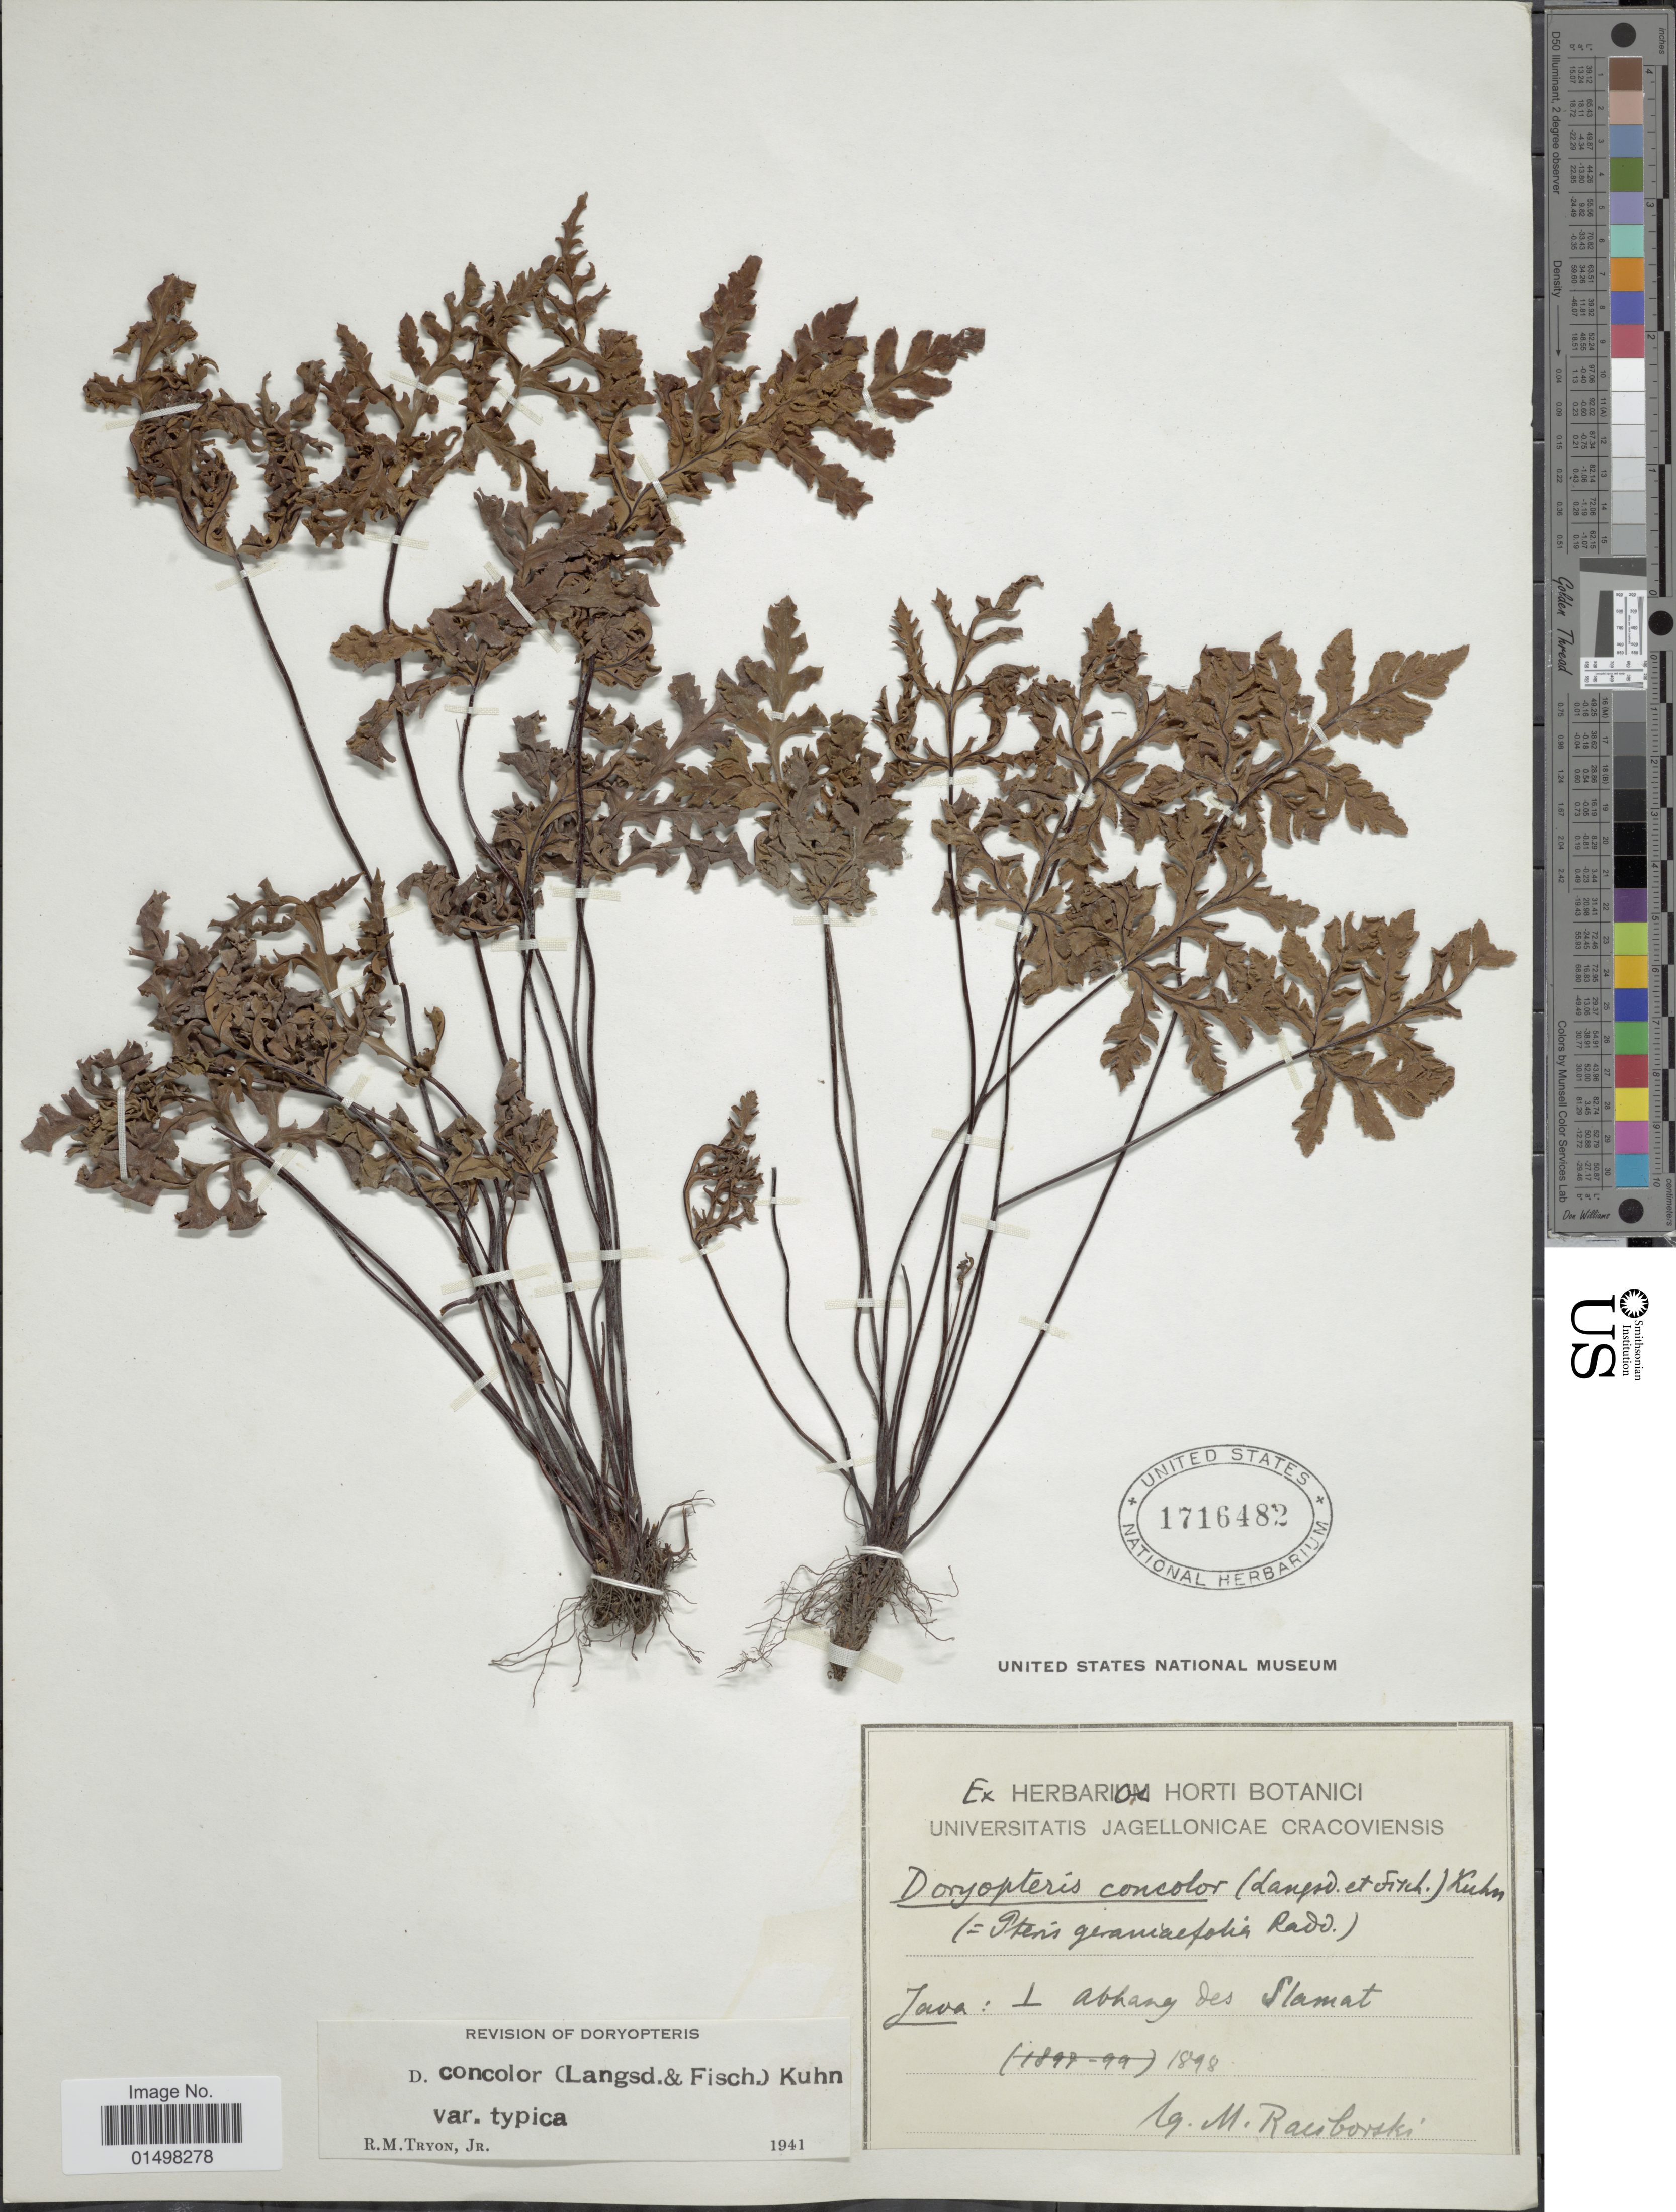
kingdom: Plantae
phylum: Tracheophyta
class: Polypodiopsida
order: Polypodiales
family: Pteridaceae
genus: Doryopteris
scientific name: Doryopteris concolor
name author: (Langsd. & Fisch.) Kuhn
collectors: M. Raciborski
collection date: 1898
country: Indonesia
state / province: Java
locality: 1 Abhang des Slamat.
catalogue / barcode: US 1716482